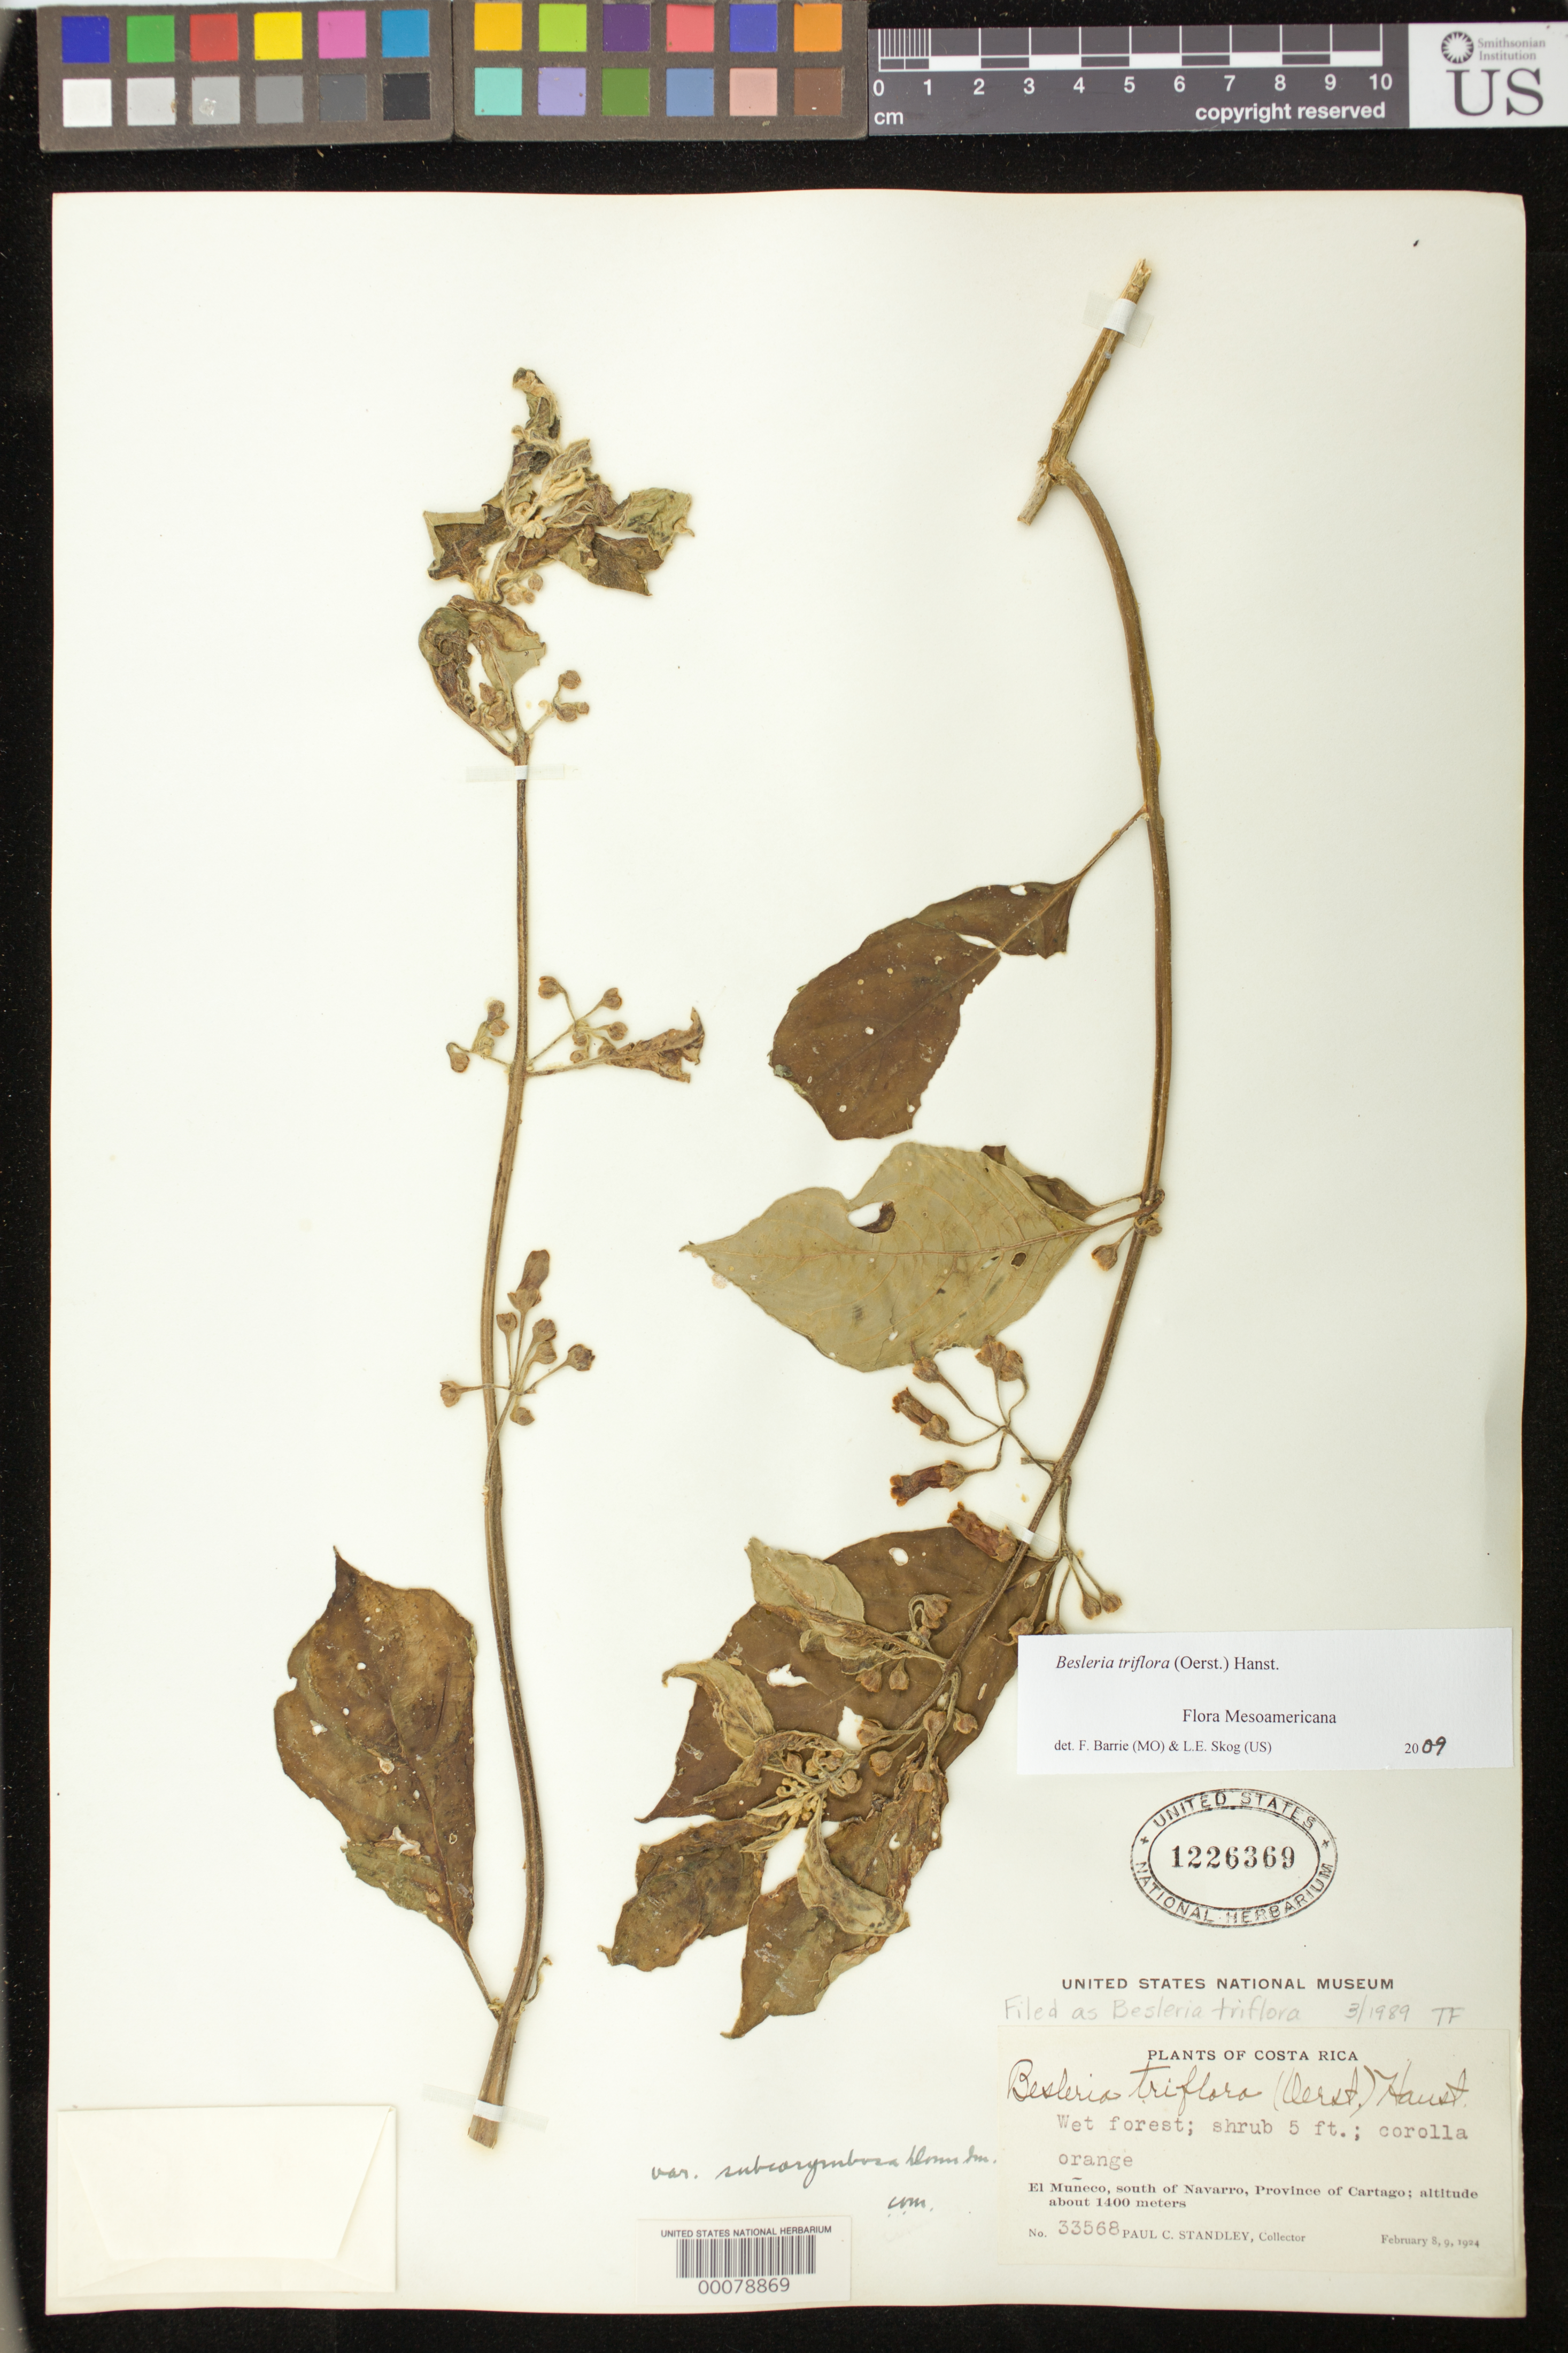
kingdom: Plantae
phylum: Tracheophyta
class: Magnoliopsida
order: Lamiales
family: Gesneriaceae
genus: Besleria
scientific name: Besleria triflora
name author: (Oerst.) Hanst.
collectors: P. C. Standley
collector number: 33568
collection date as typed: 8-9 Feb 1924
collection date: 1924-02-08/1924-02-09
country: Costa Rica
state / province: Cartago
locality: El Muneco, S of Navarro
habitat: Wet forest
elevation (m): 1400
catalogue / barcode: US 1226369